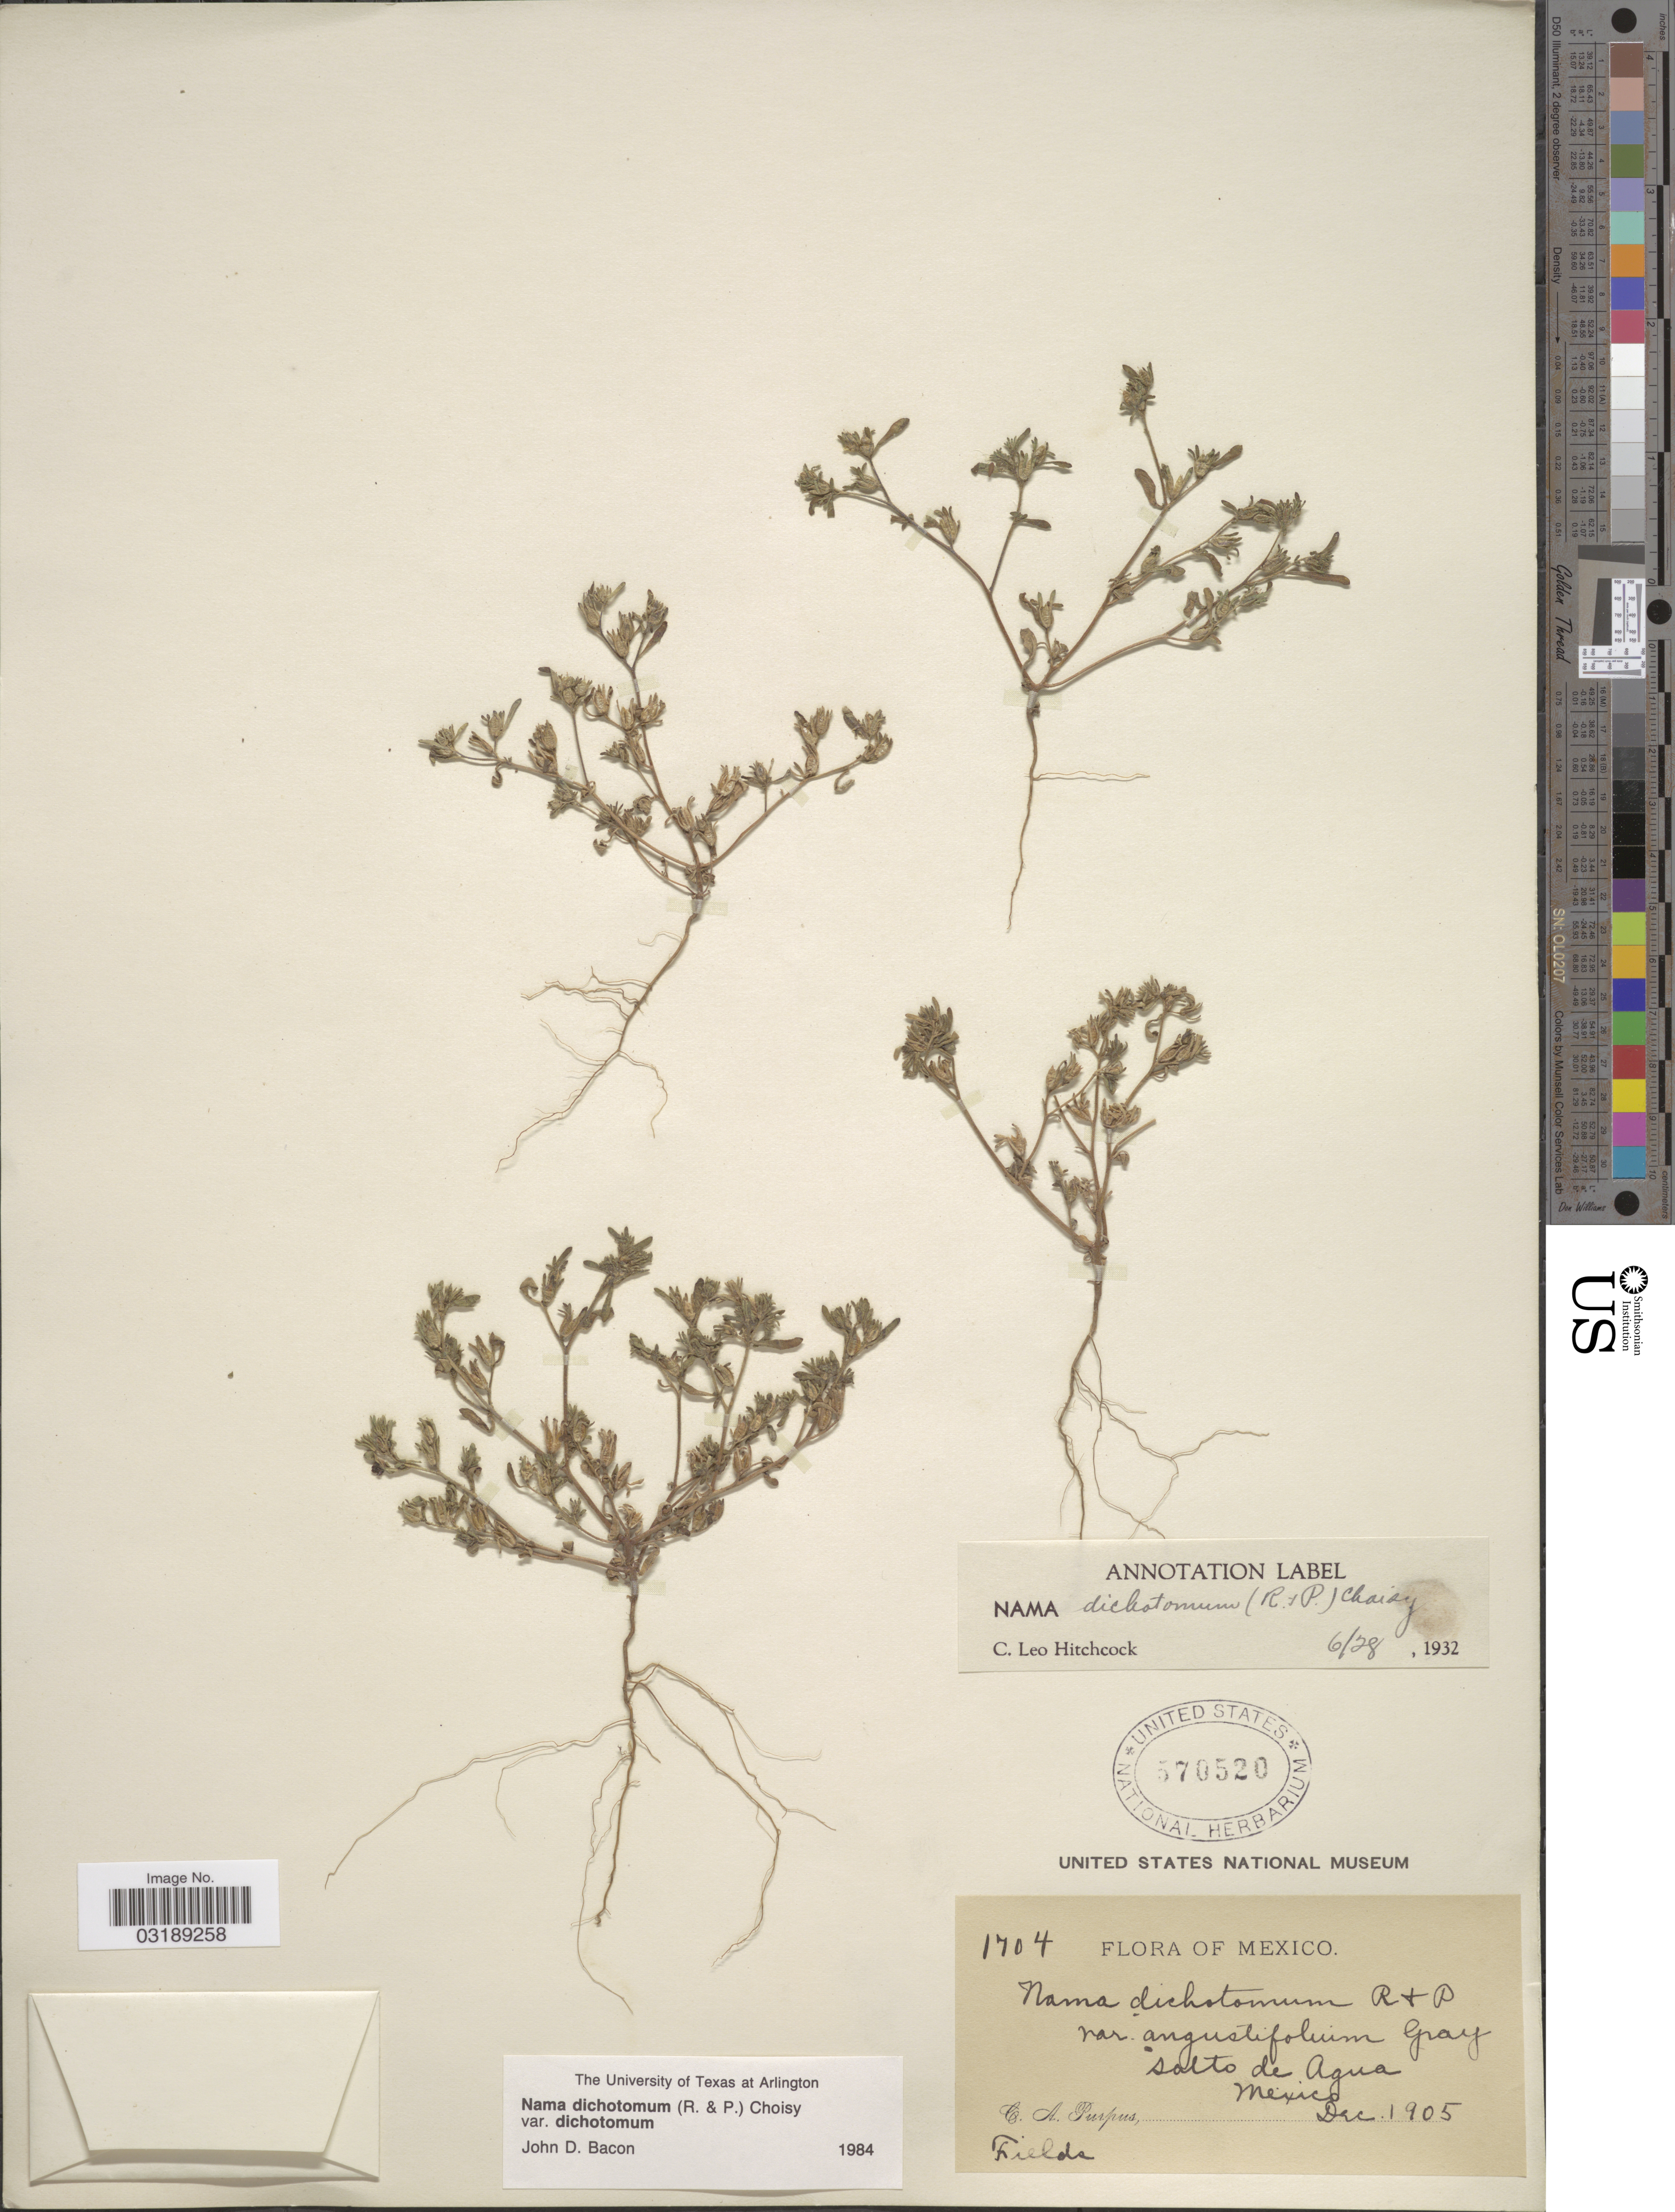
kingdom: Plantae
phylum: Tracheophyta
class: Magnoliopsida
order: Boraginales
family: Namaceae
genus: Nama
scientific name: Nama dichotoma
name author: (Ruiz & Pav.) Choisy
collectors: C. A. Purpus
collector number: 1704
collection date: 1905-12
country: Mexico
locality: Salto de Agua.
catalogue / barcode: US 570520